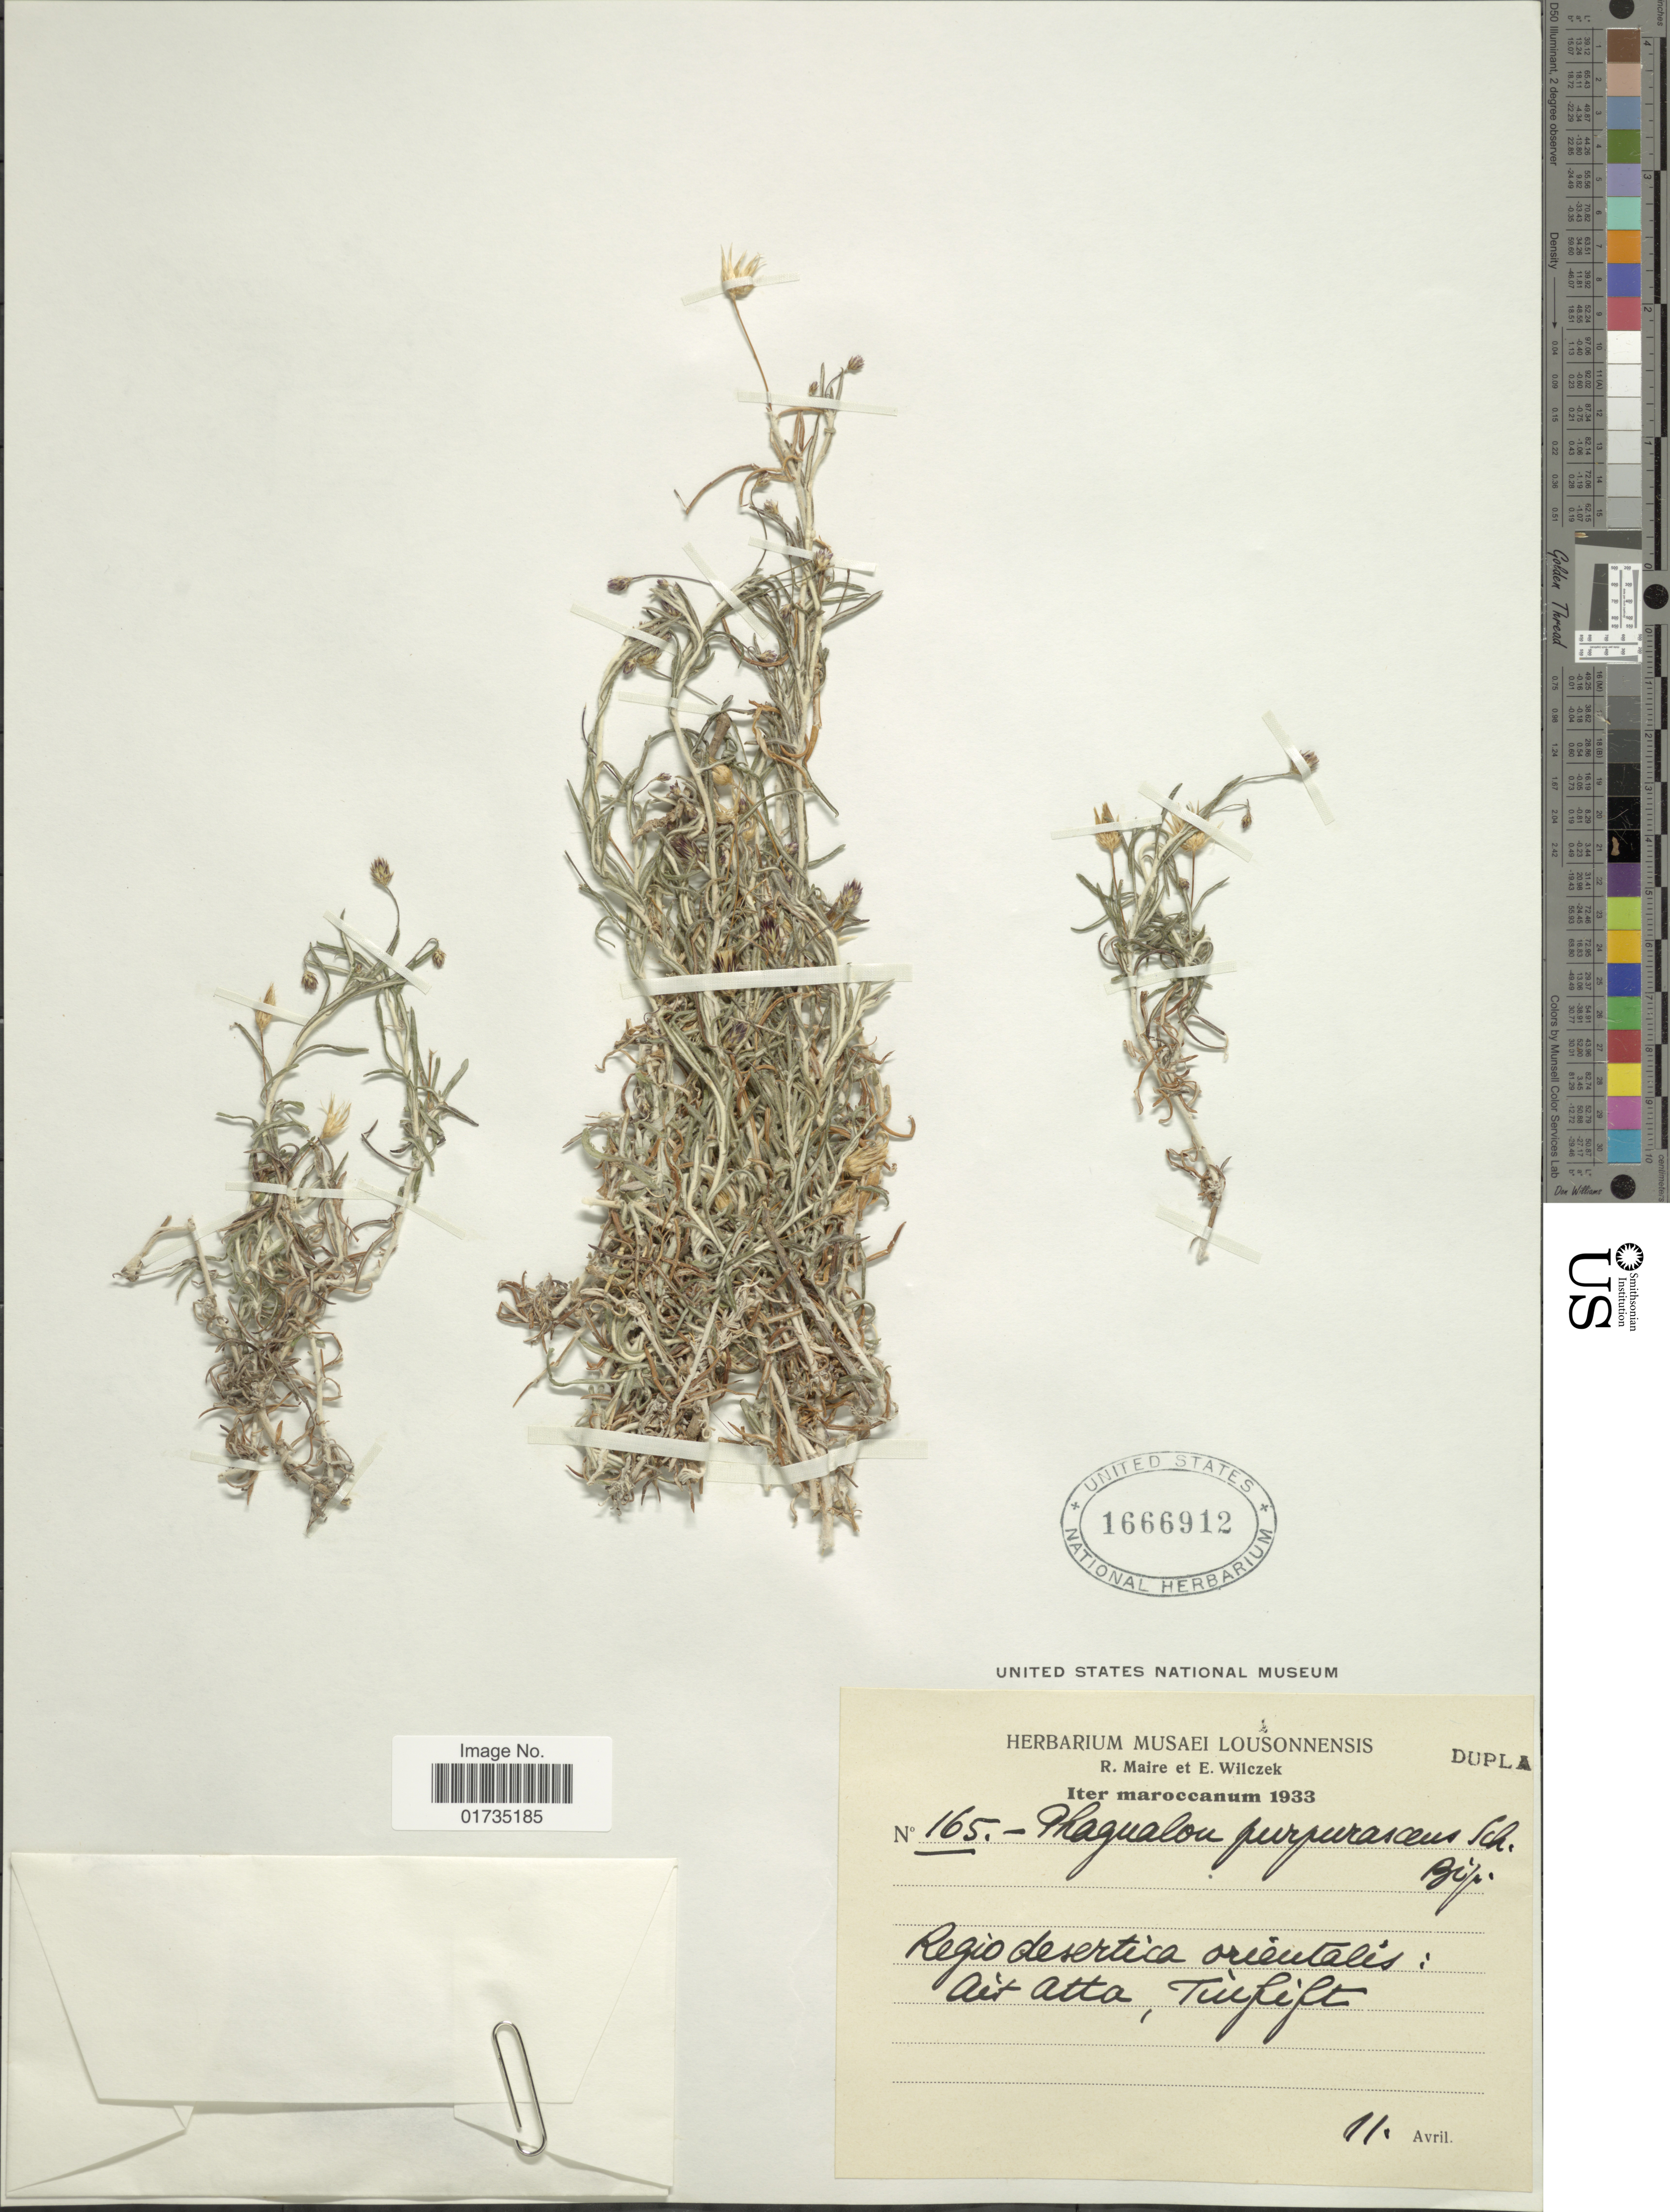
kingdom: Plantae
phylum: Tracheophyta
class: Magnoliopsida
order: Asterales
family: Asteraceae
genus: Phagnalon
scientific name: Phagnalon purpurascens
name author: Sch. Bip.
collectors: R. C. Maire & E. Wilczek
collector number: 165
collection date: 1933-04-11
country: Morocco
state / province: Meknès-Tafilalet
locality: Iter maroccanum. Regio desertica orientalis. Ait Atta, Tinfift.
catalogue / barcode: US 1666912